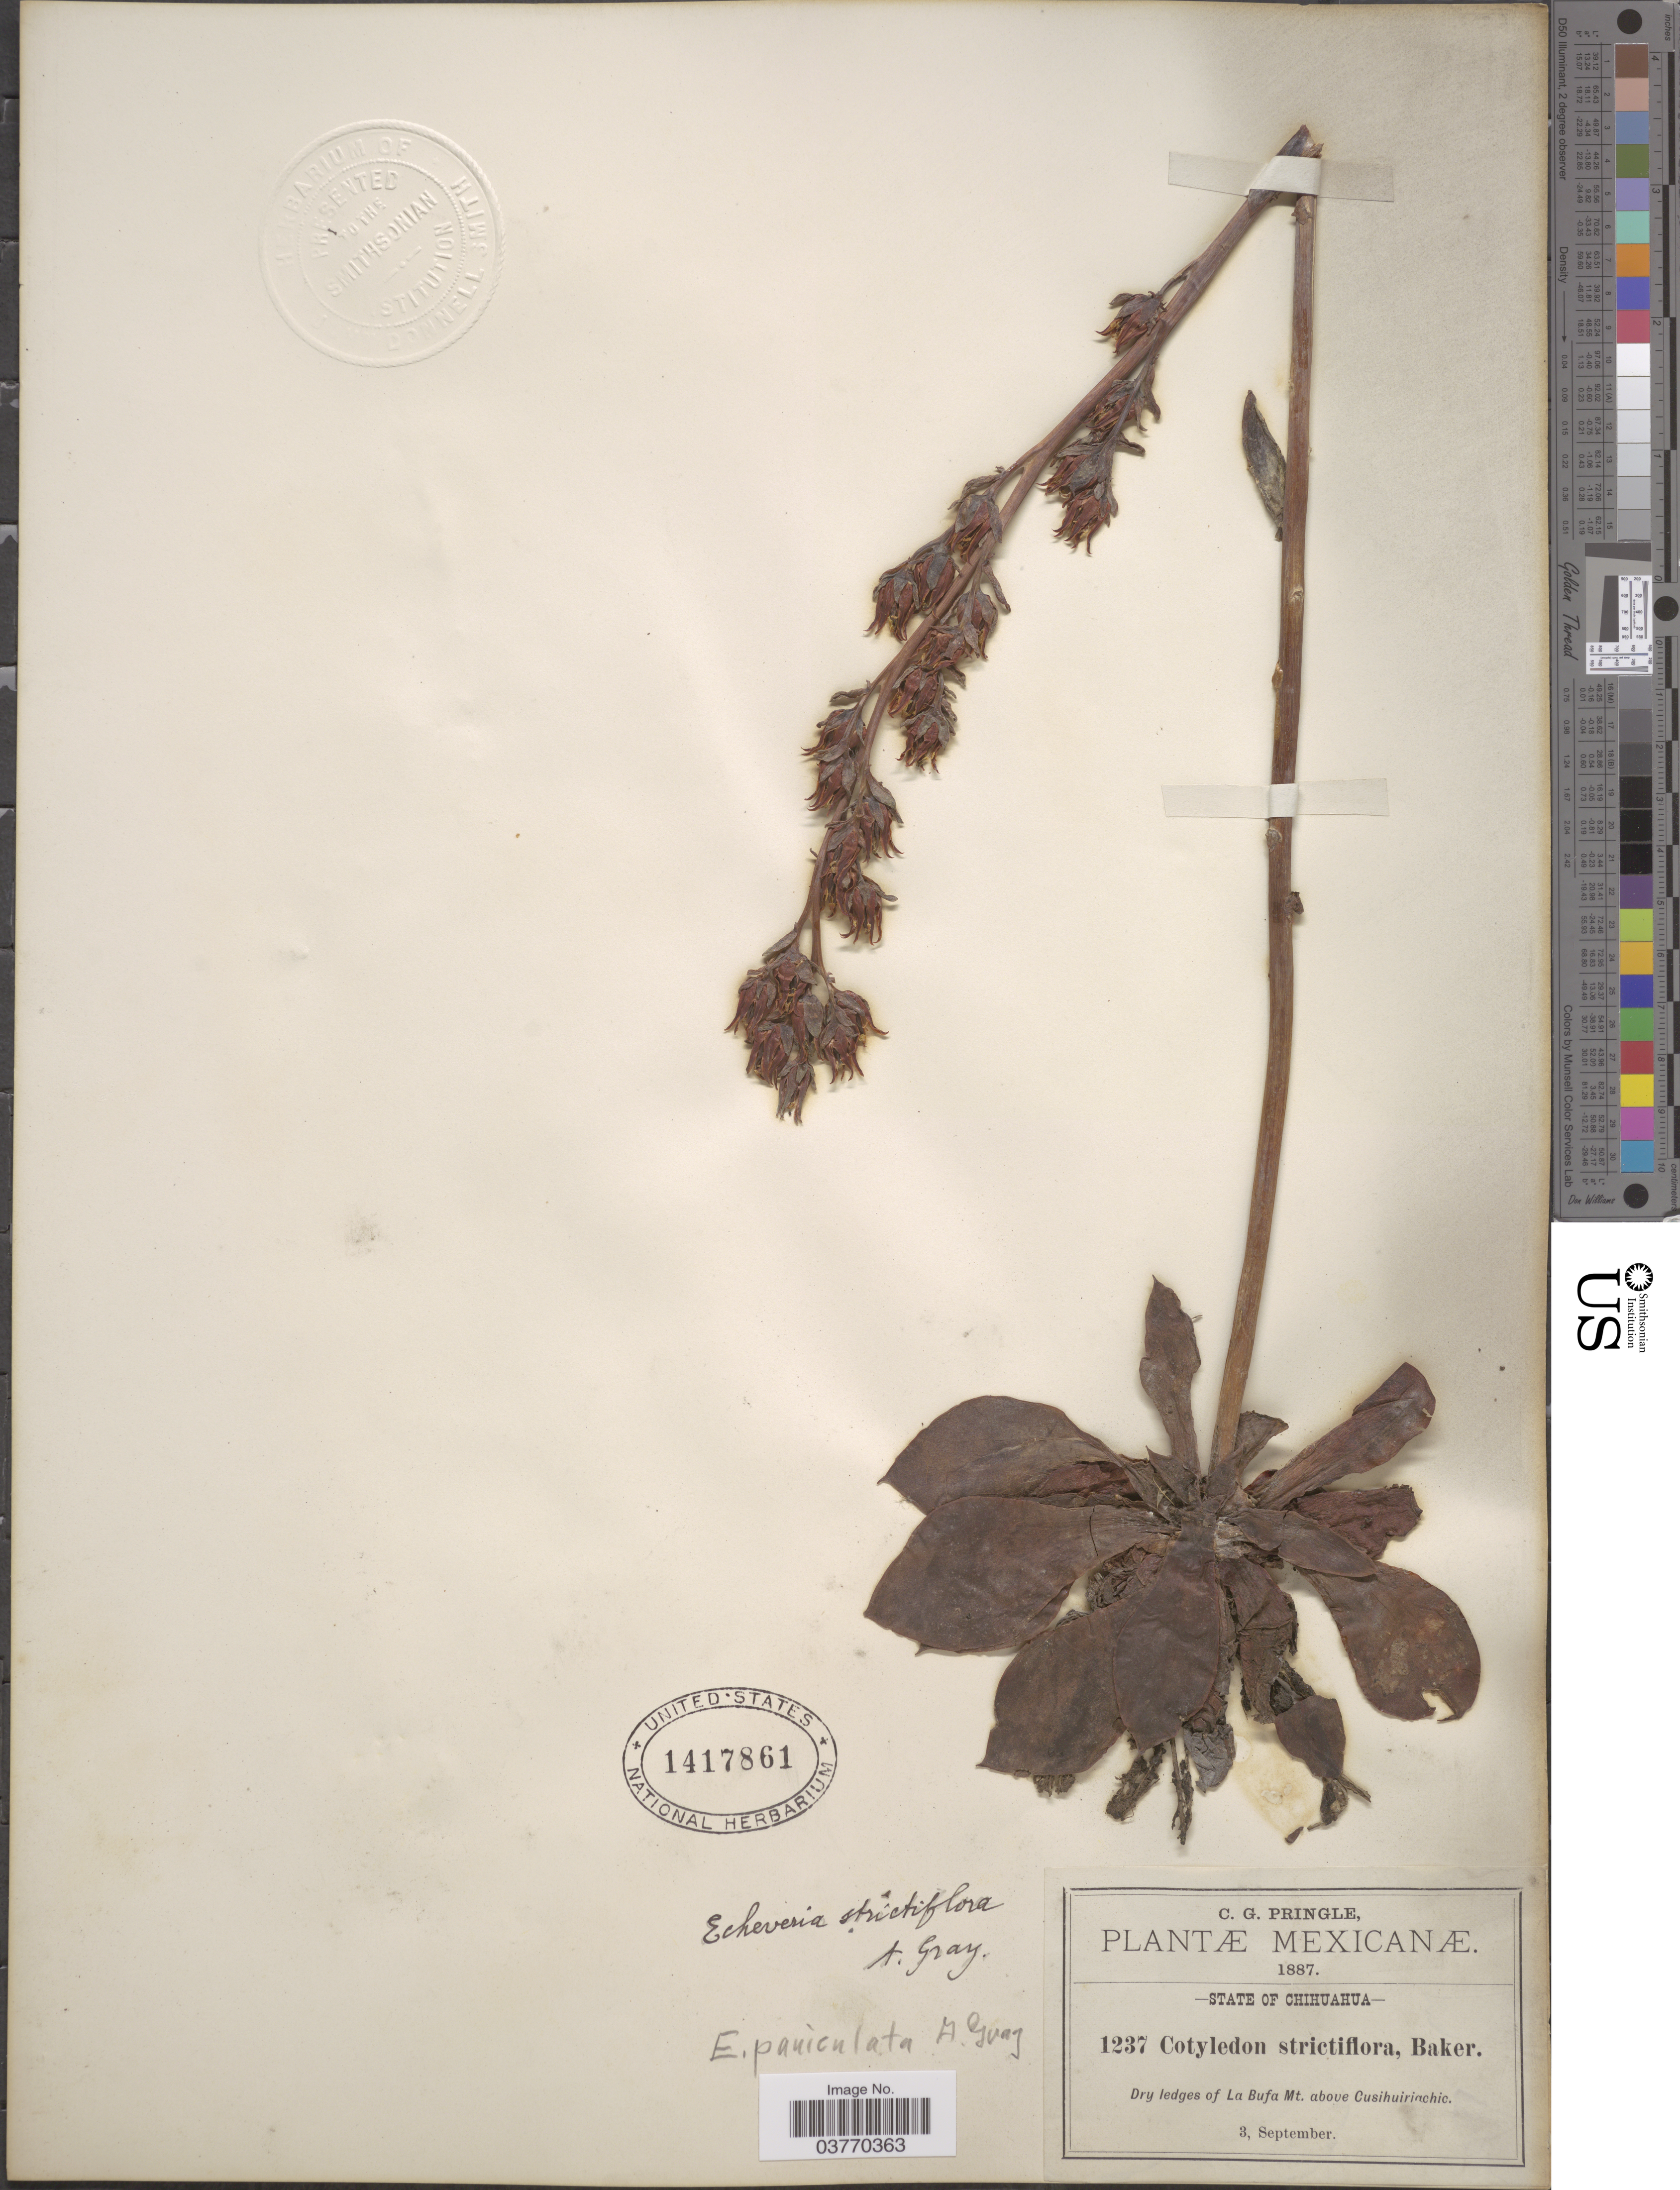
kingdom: Plantae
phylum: Tracheophyta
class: Magnoliopsida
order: Saxifragales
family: Crassulaceae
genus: Echeveria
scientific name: Echeveria paniculata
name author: A. Gray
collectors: C. G. Pringle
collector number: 1237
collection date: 1887-09-03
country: Mexico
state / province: Chihuahua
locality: Dry ledges of La Bufa Mt. above Cusuhuiriachic.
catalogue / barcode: US 1417861